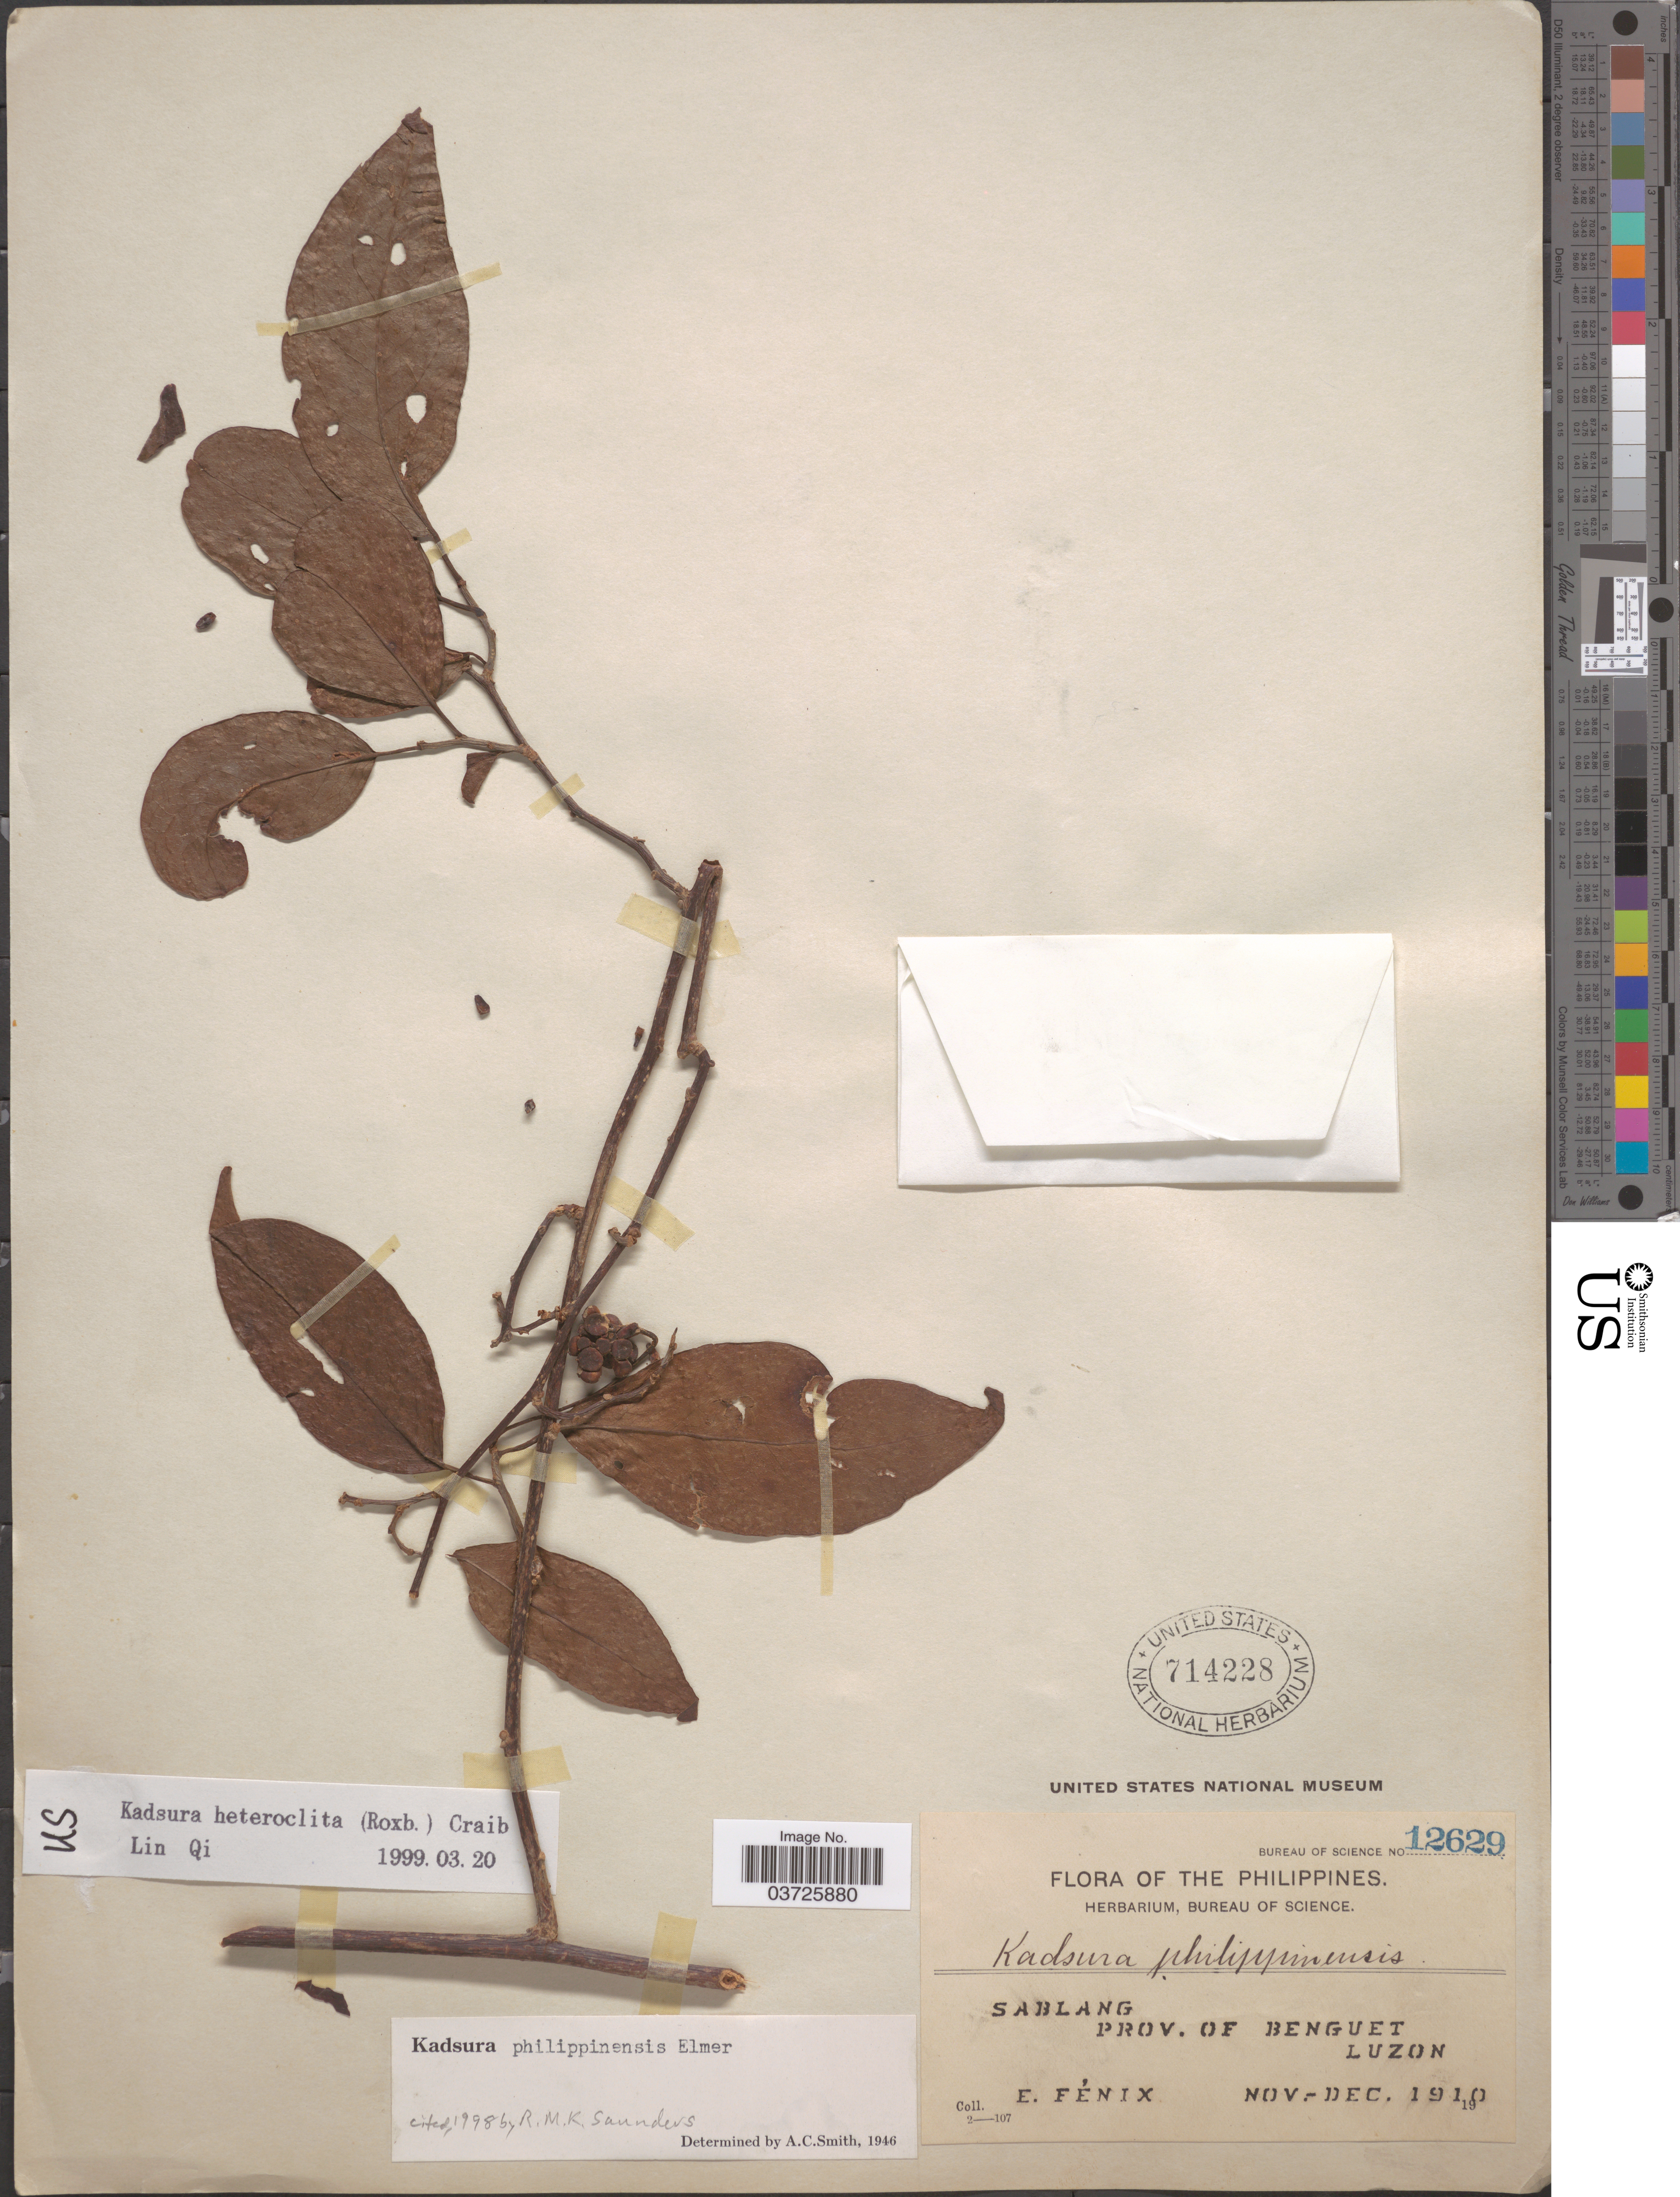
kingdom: Plantae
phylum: Tracheophyta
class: Magnoliopsida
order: Austrobaileyales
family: Schisandraceae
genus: Kadsura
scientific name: Kadsura heteroclita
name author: (Roxb.) Craib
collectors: E. Fénix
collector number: Bureau of Science 12629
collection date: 1910-11/1910-12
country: Philippines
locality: Sablang. Prov. of Benguet. Luzon.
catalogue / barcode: US 714228